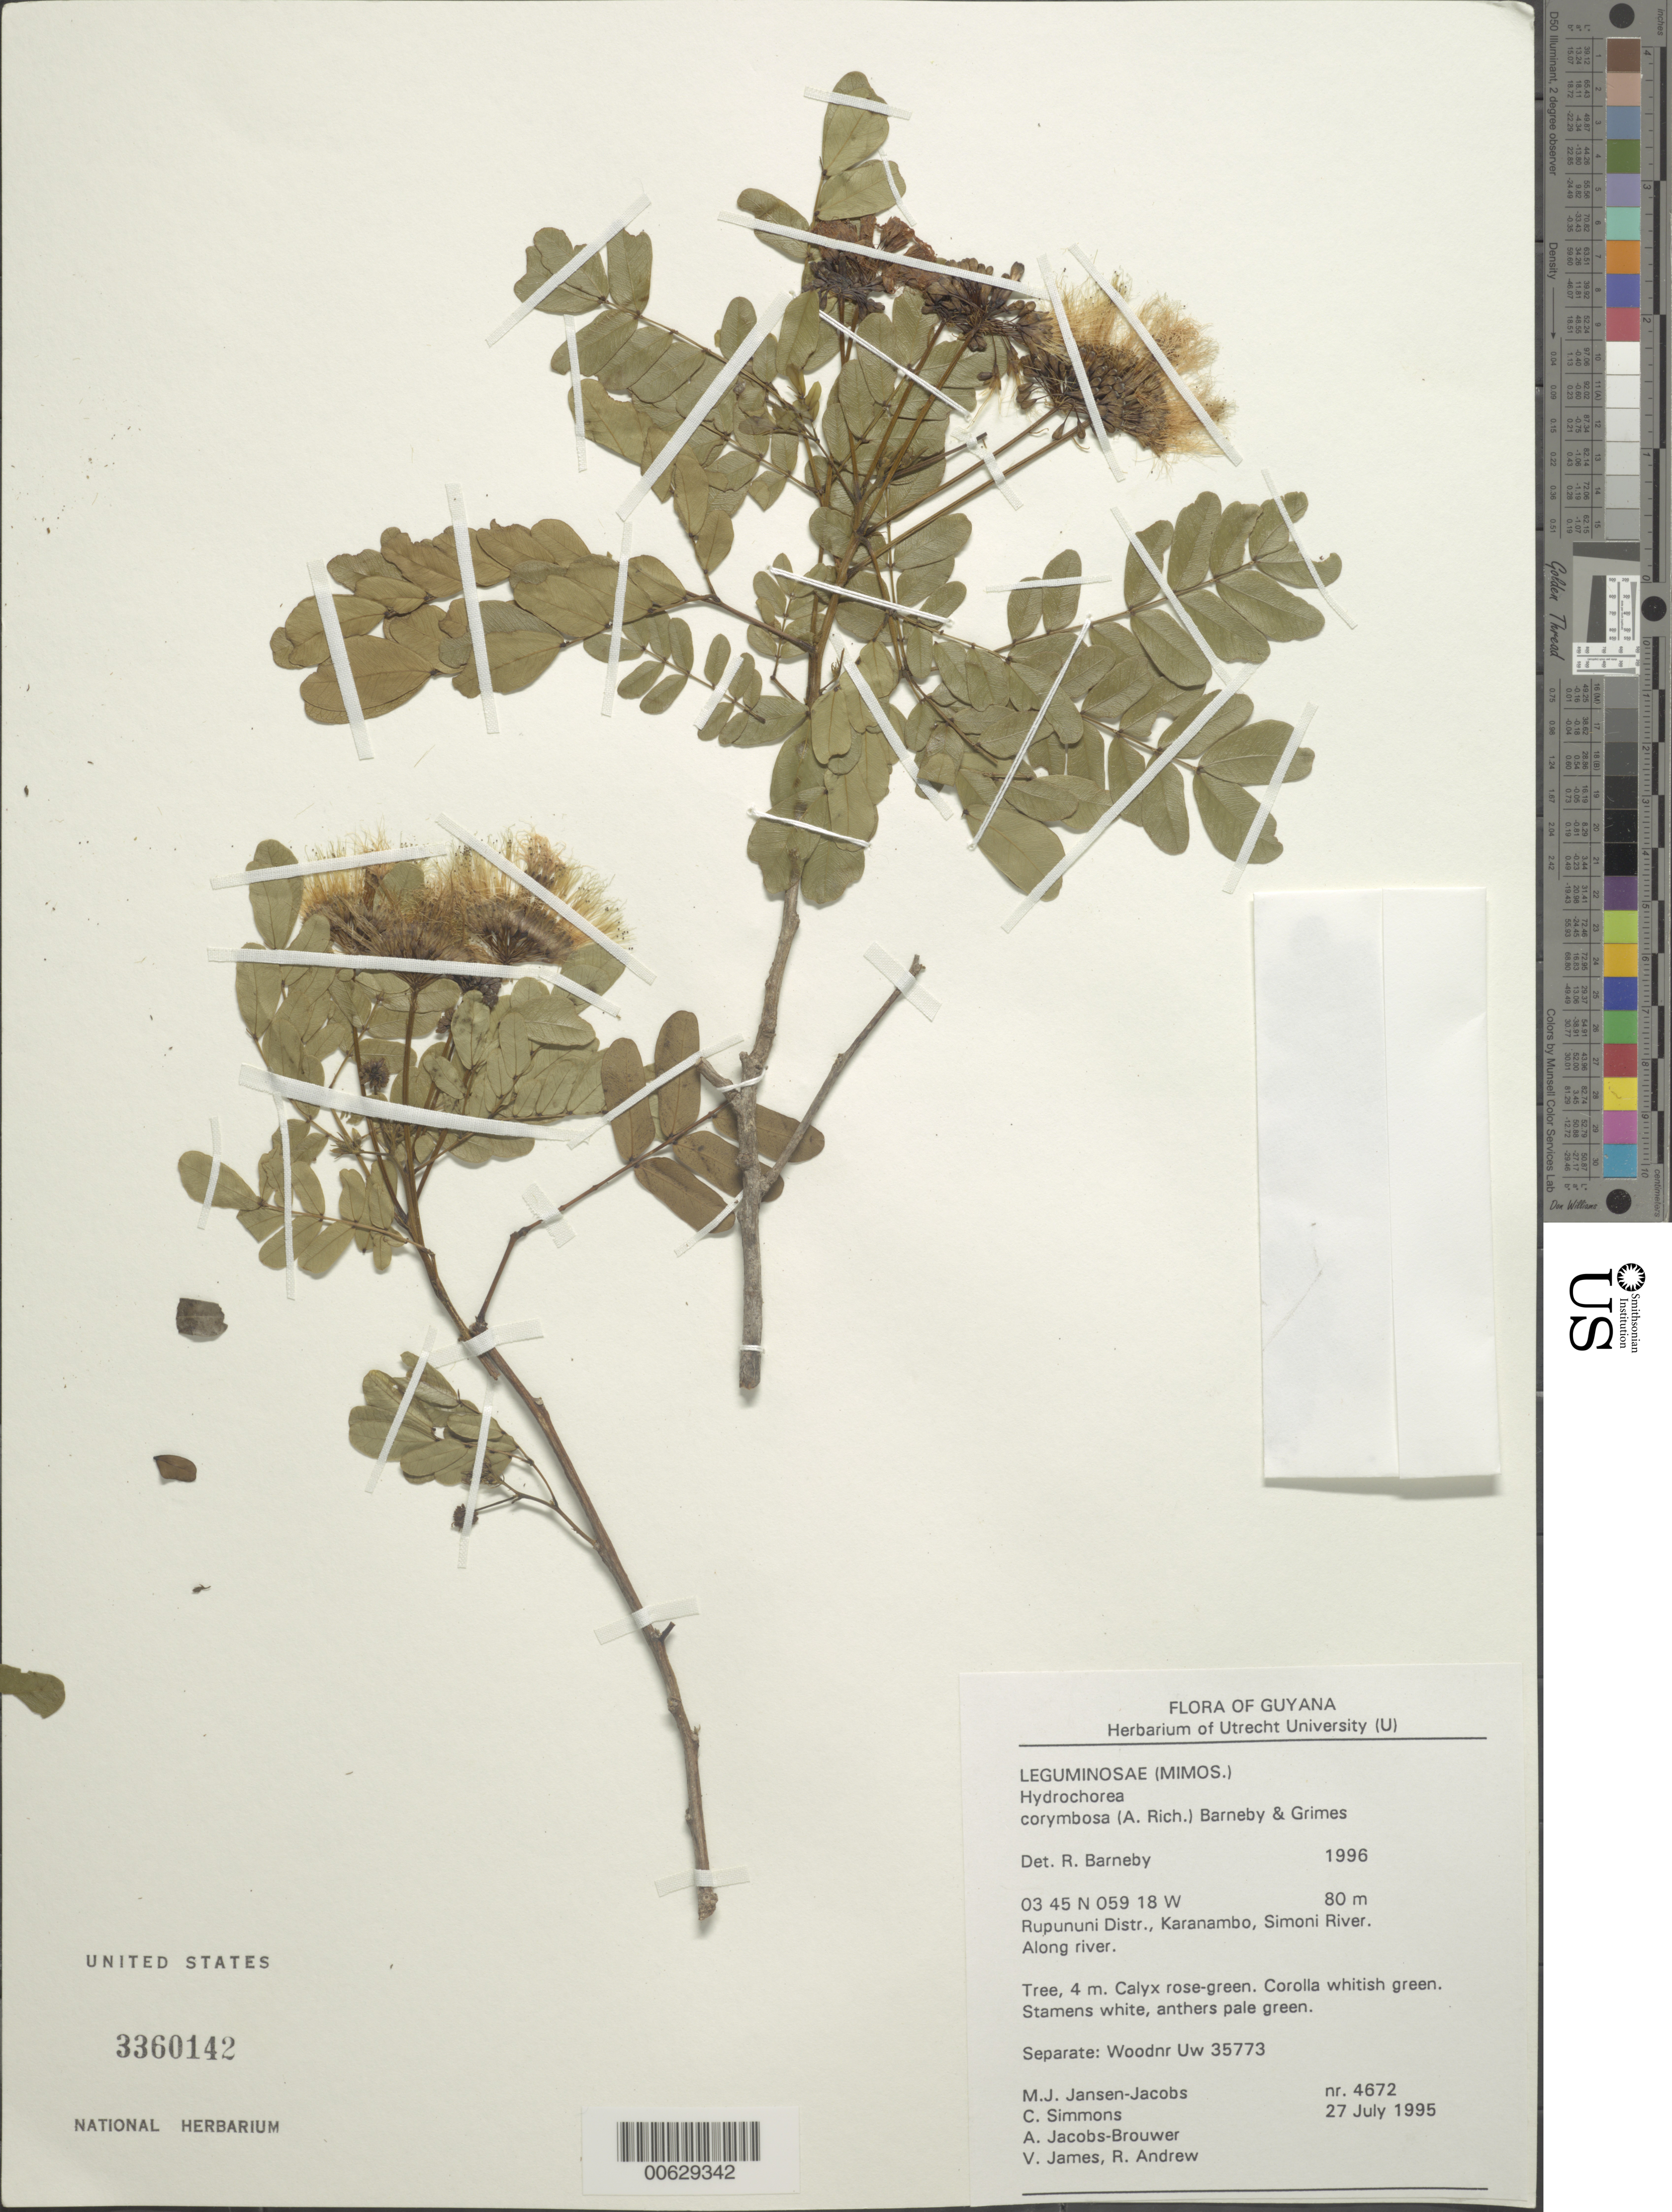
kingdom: Plantae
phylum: Tracheophyta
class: Magnoliopsida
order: Fabales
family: Fabaceae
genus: Hydrochorea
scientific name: Hydrochorea corymbosa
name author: (Rich.) Barneby & J.W. Grimes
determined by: Barneby, Rupert C., (NY)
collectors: M. J. Jansen-Jacobs, C. Simons, A. Jacobs-Brouwer, V. James & R. Andrew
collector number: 4672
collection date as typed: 27-Jul-85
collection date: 1985-07-27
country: Guyana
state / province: U. Takutu-U. Essequibo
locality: Karanambo, Rupununi River, Simoni River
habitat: Along river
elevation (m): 80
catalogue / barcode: US 3360142